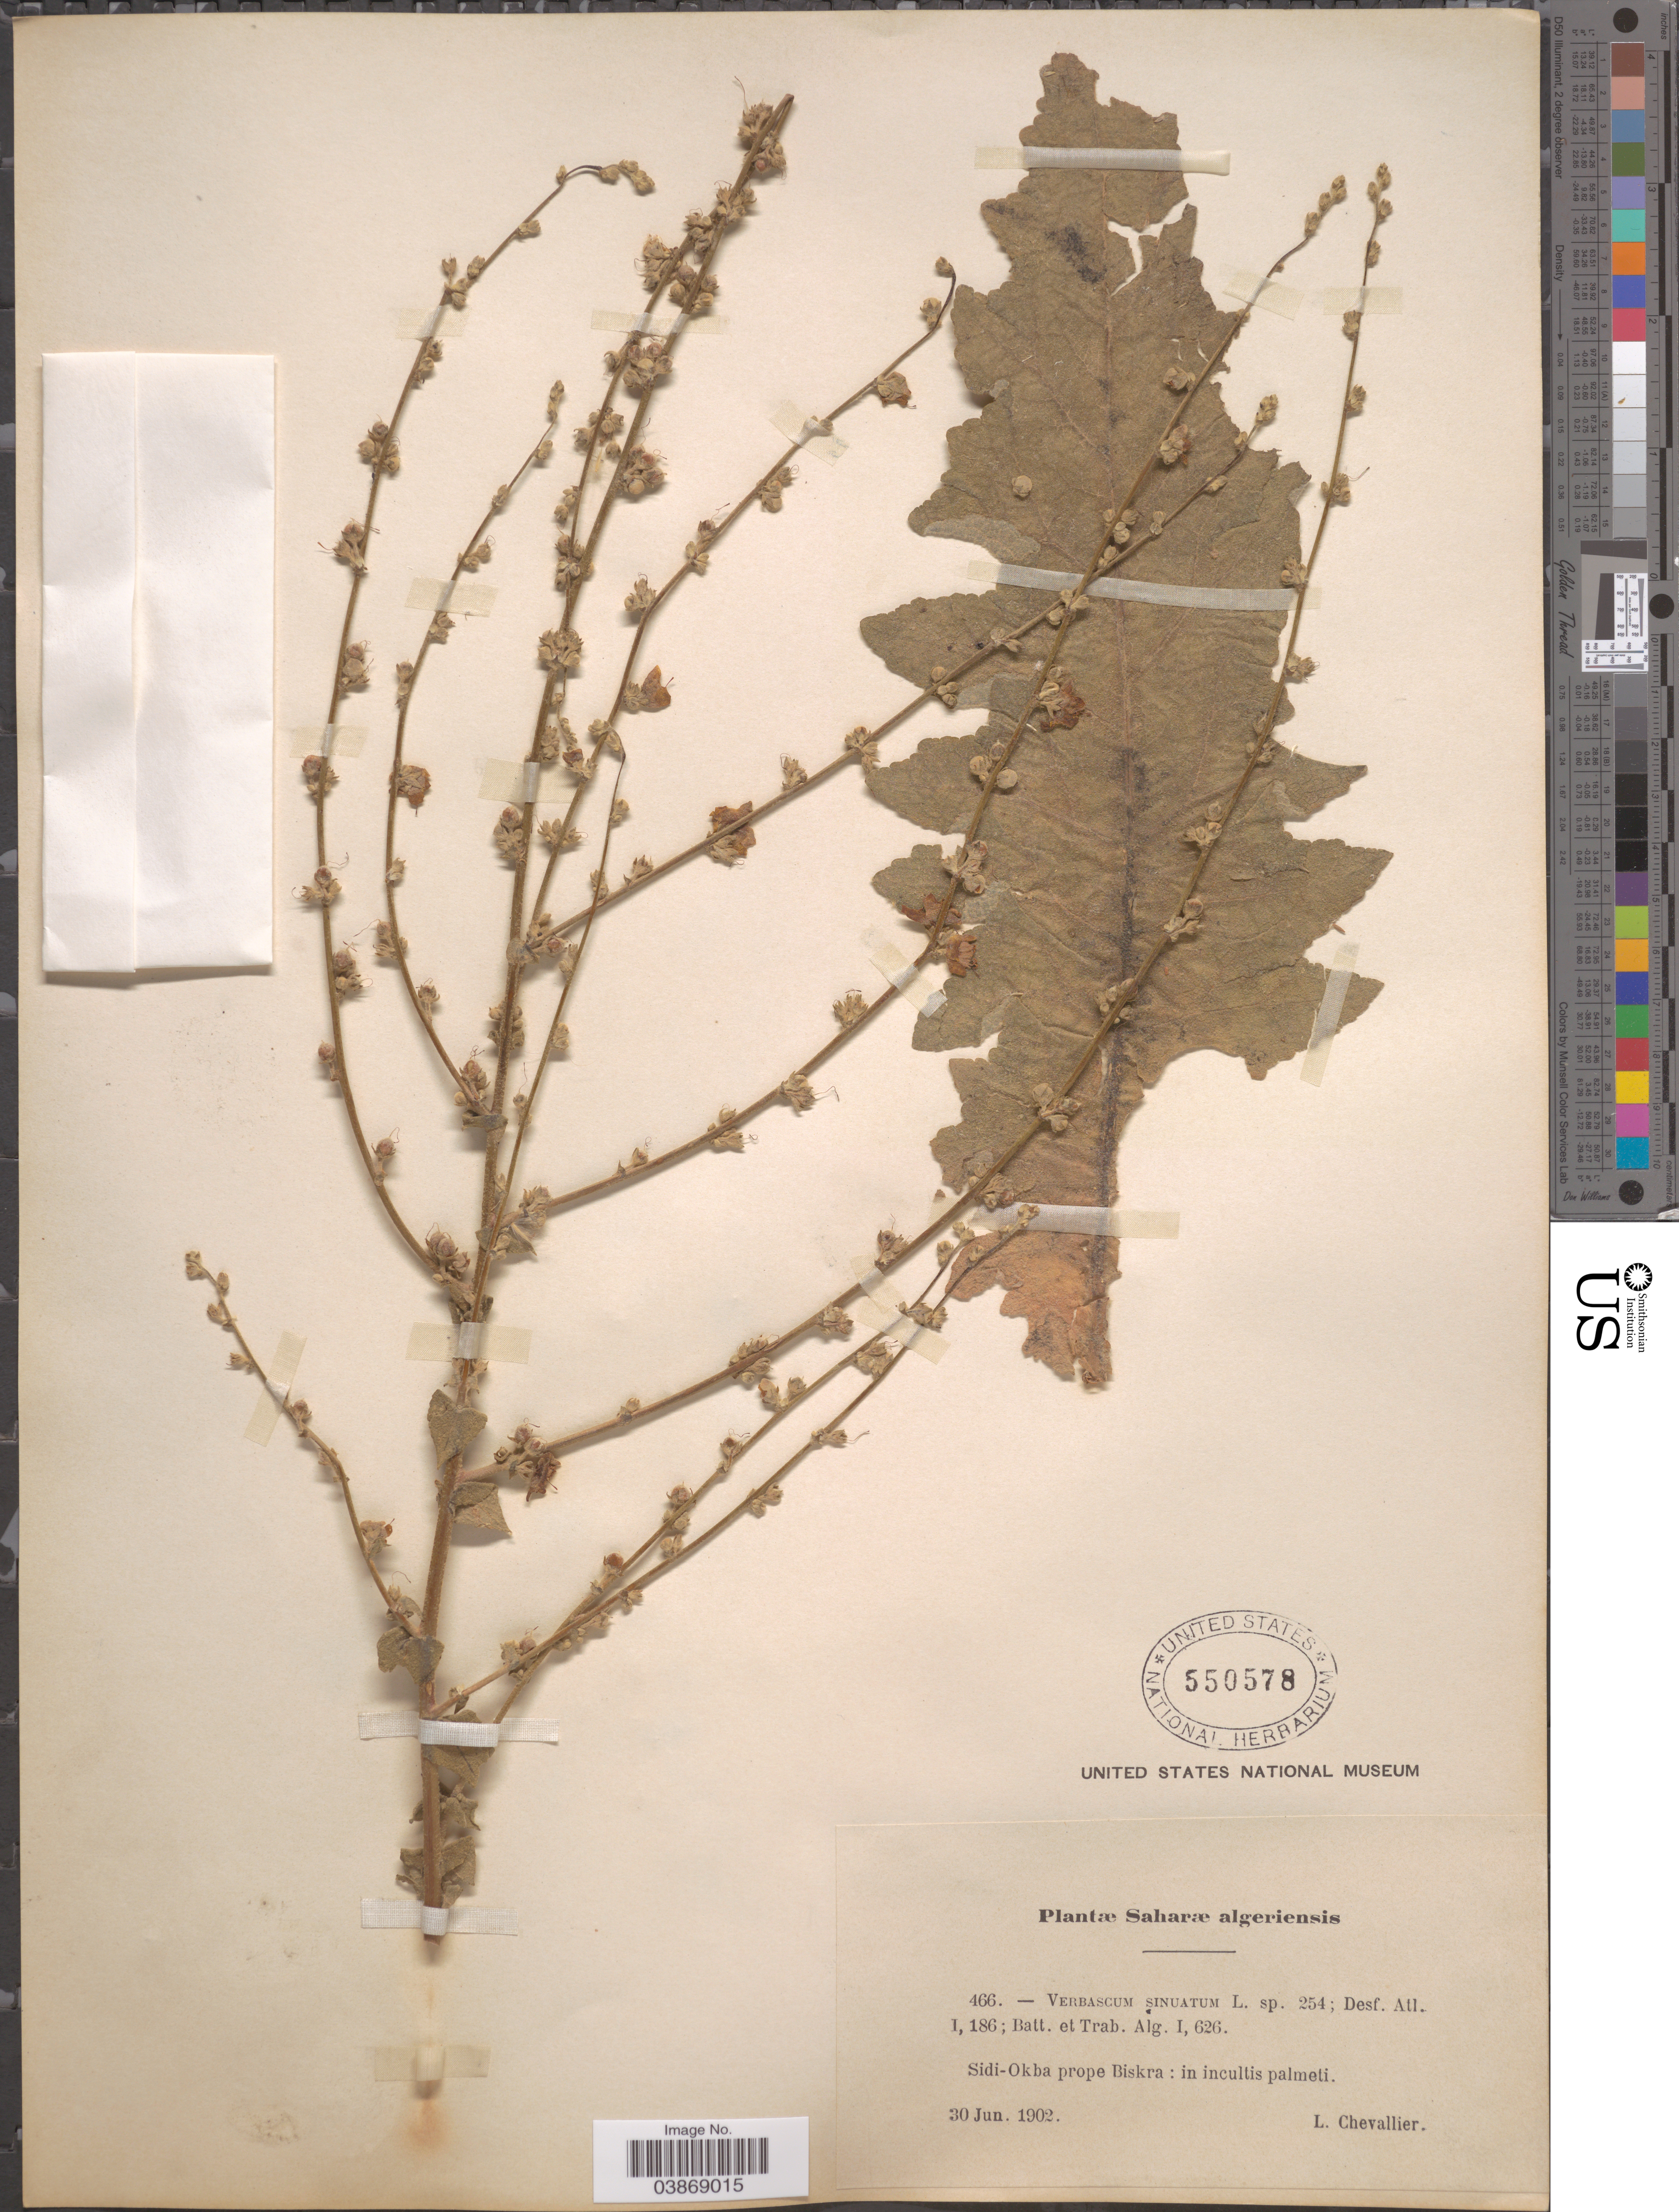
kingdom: Plantae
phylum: Tracheophyta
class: Magnoliopsida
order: Lamiales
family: Scrophulariaceae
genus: Verbascum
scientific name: Verbascum sinuatum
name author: L.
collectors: L. Chevallier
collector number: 466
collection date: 1902-06-30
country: Algeria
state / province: Biskra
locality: Saharæ algeriensis. Sidi-Okba prope Biskra: in incultis palmeti.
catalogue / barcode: US 550578